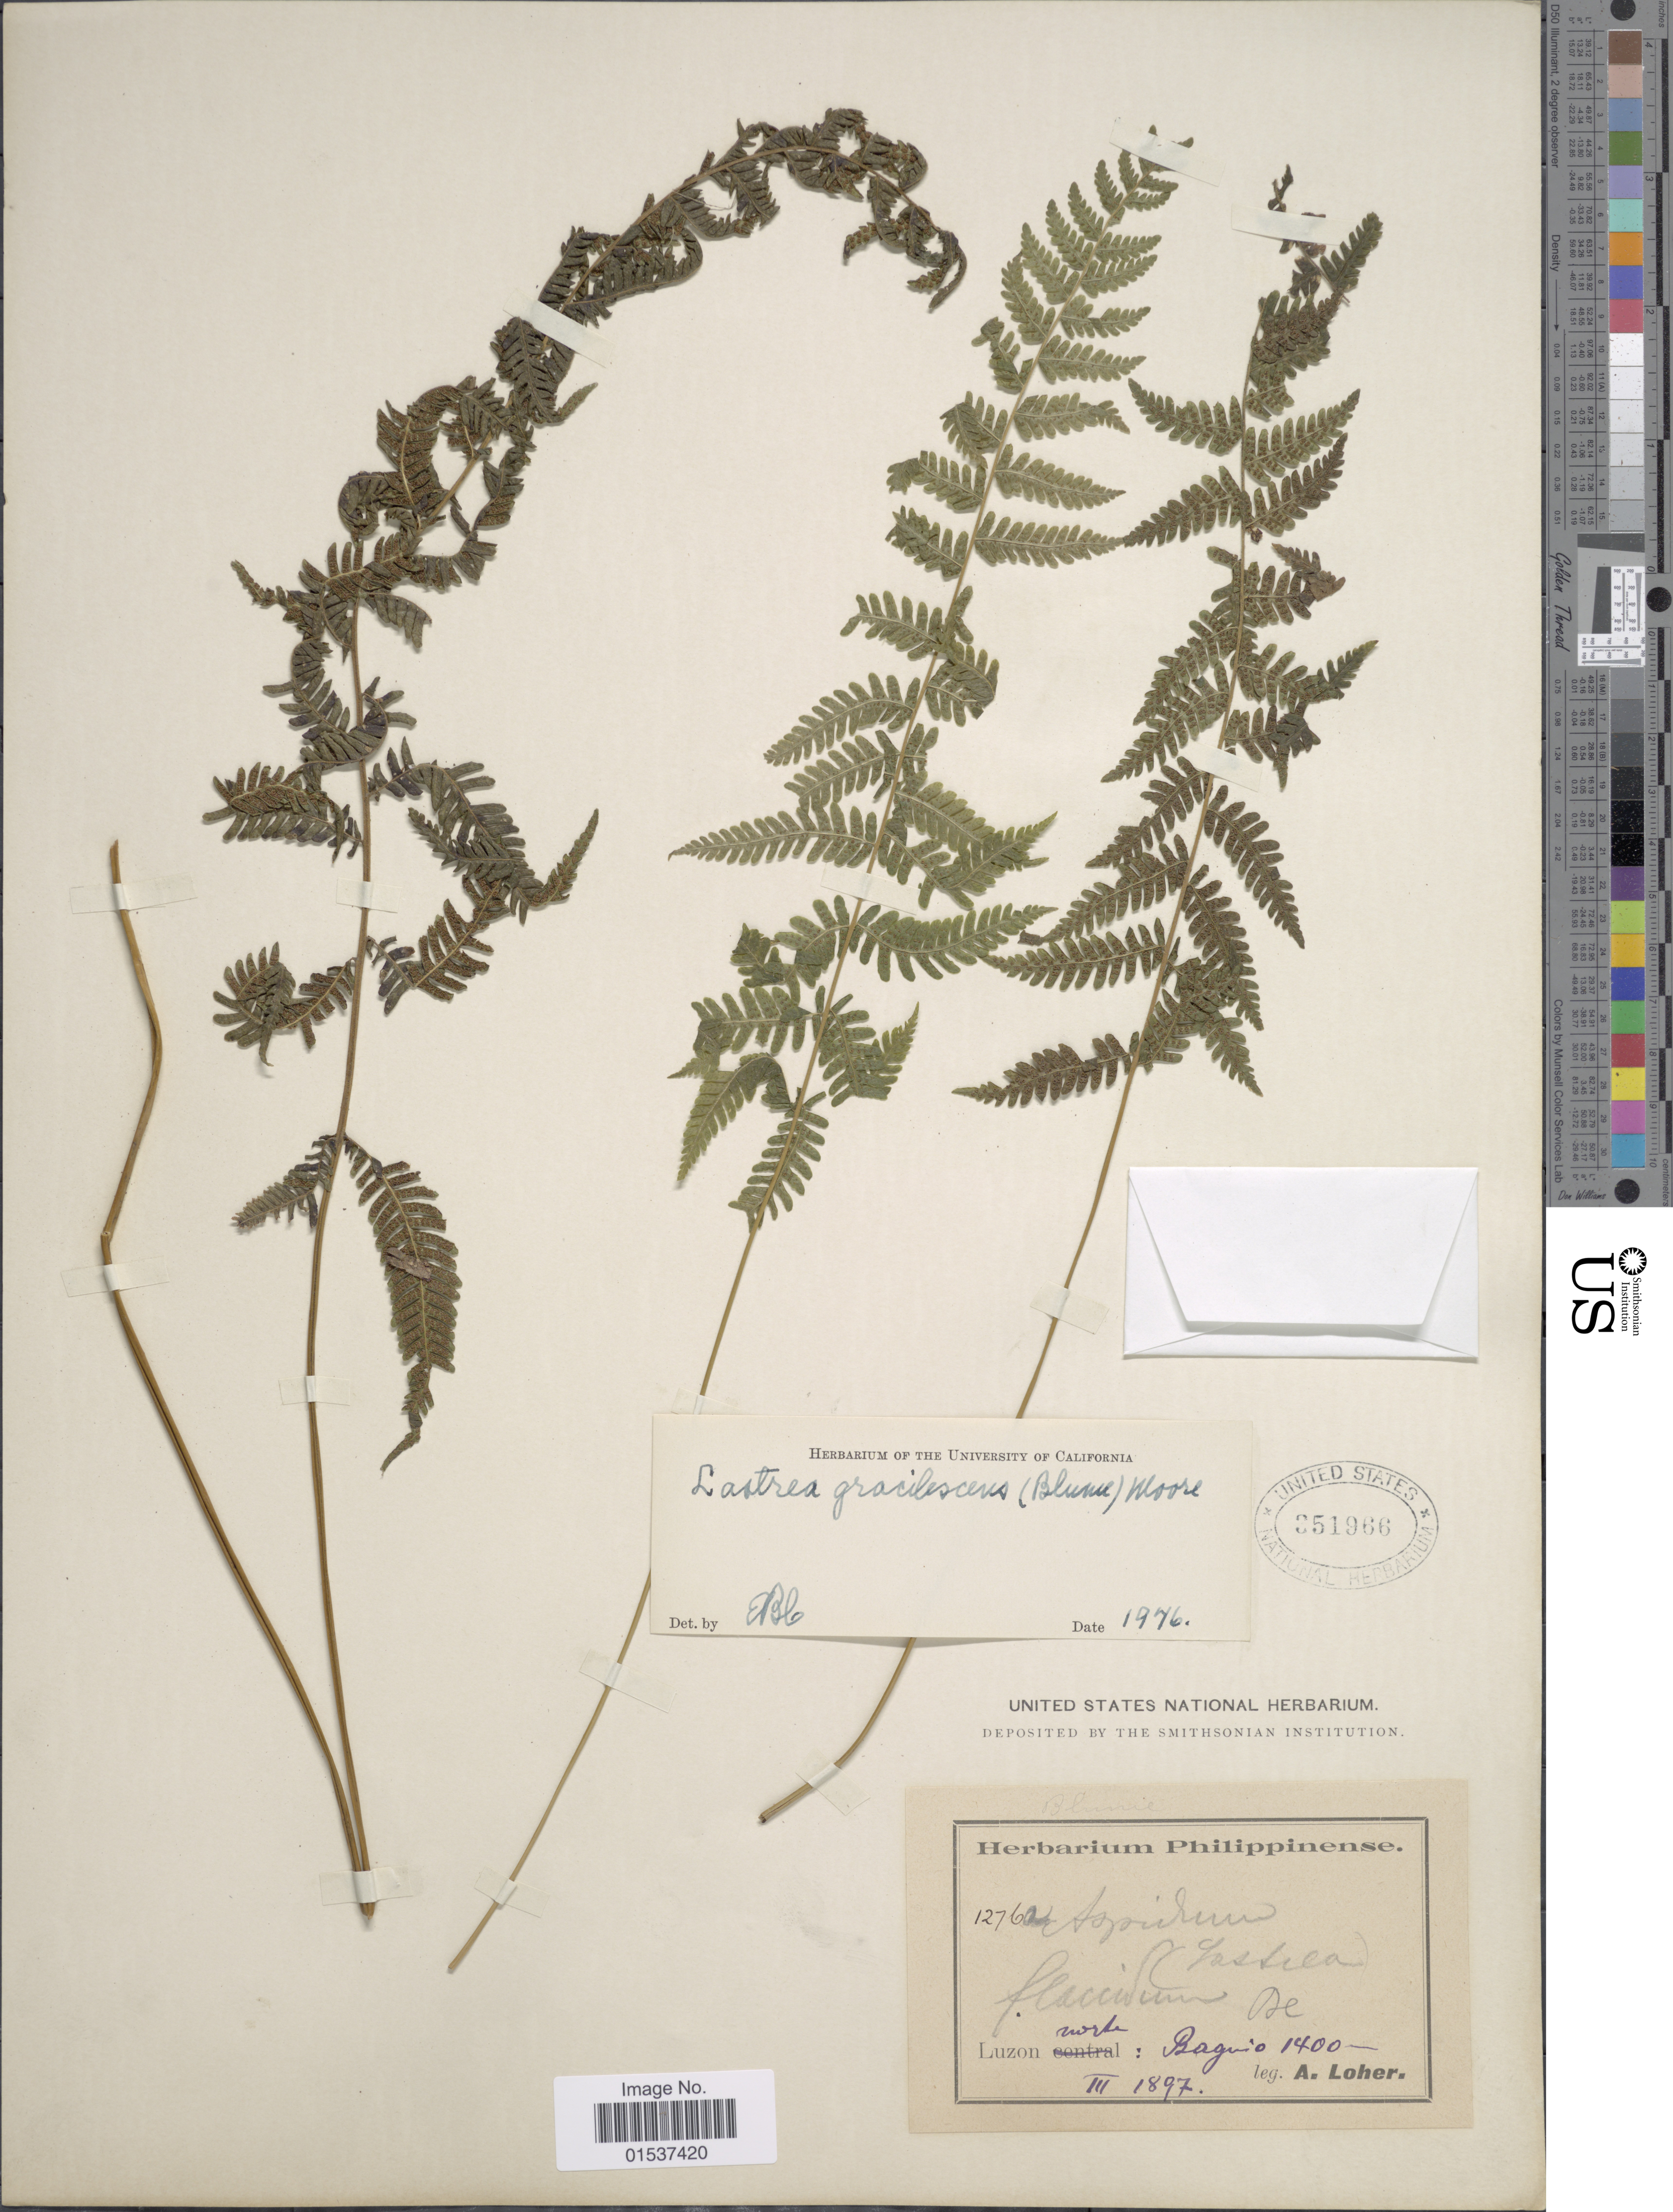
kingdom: Plantae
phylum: Tracheophyta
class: Polypodiopsida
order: Polypodiales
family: Thelypteridaceae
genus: Metathelypteris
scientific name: Metathelypteris gracilescens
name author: (Blume) Ching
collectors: A. Loher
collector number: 12762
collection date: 1897-03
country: Philippines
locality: Luzon norte: Baguio.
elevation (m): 1400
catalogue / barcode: US 351966